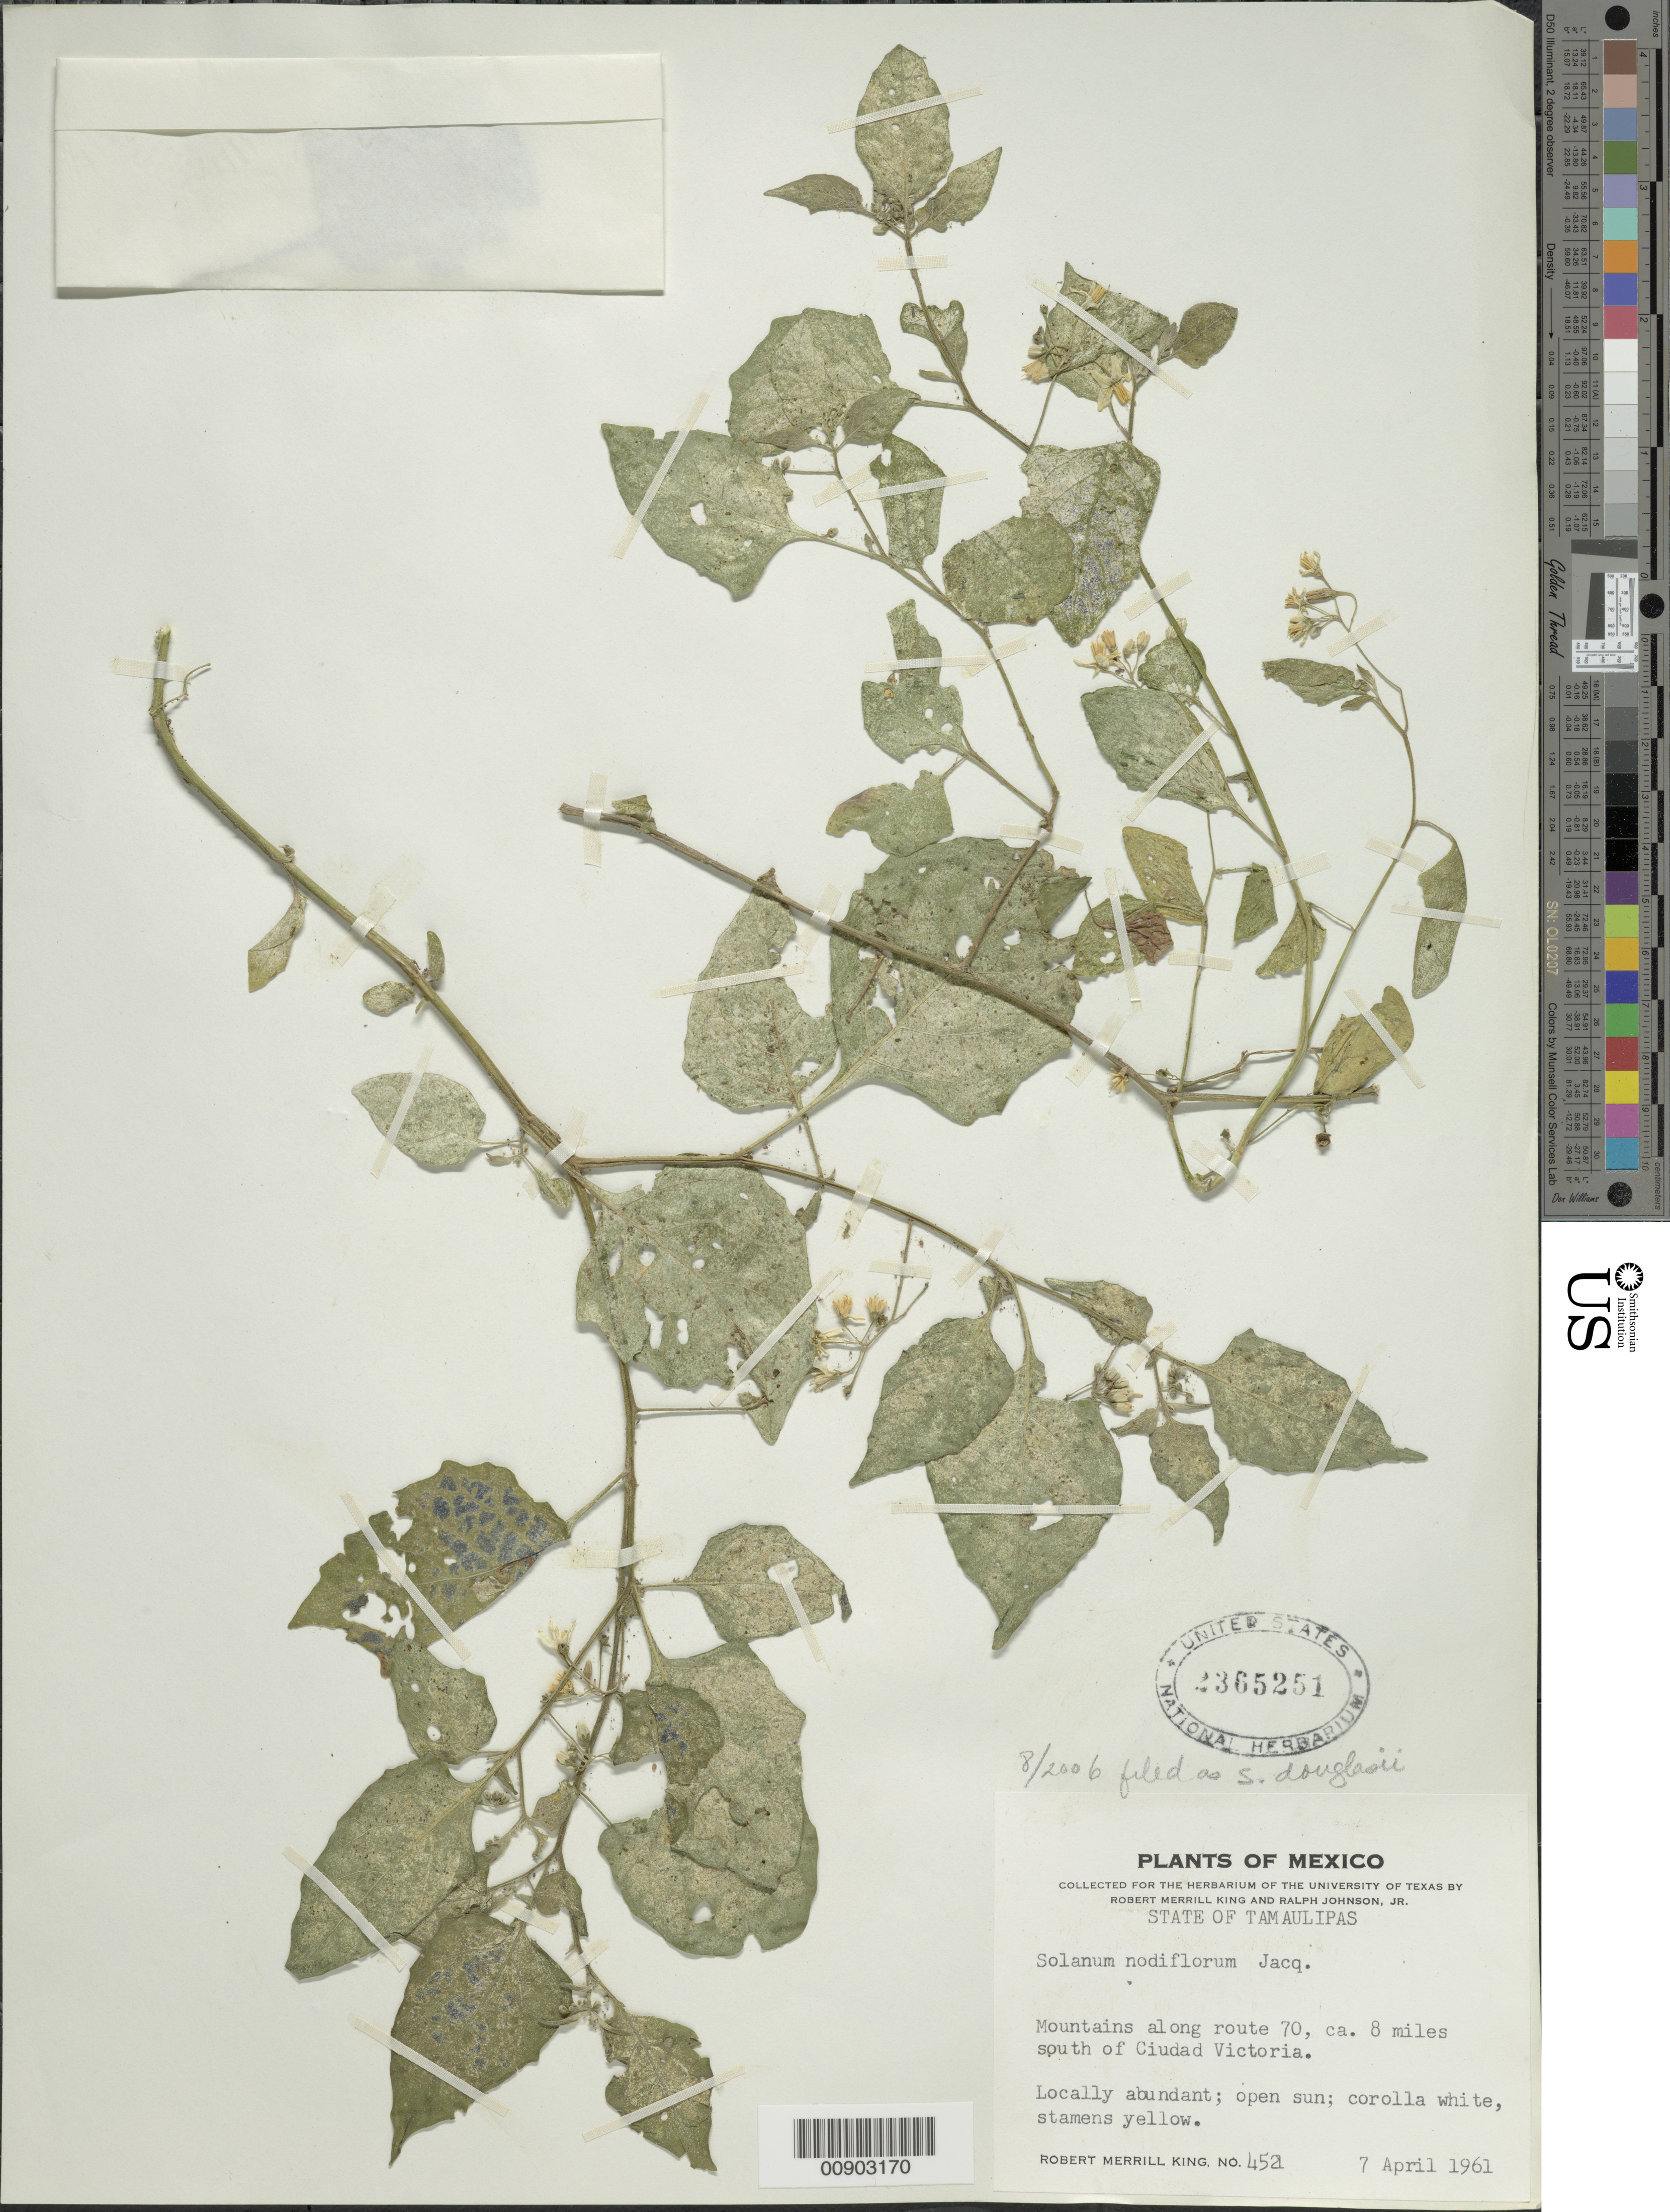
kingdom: Plantae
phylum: Tracheophyta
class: Magnoliopsida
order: Solanales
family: Solanaceae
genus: Solanum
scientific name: Solanum douglasii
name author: Dunal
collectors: R. M. King & R. Johnson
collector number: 452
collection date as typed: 07 Apr 1961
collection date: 1961-04-07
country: Mexico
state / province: Tamaulipas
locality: Mountains along route 70, ca. 8 miles south of Ciudad Victoria, Tamaulipas.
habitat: Open sun.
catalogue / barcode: US 2365251